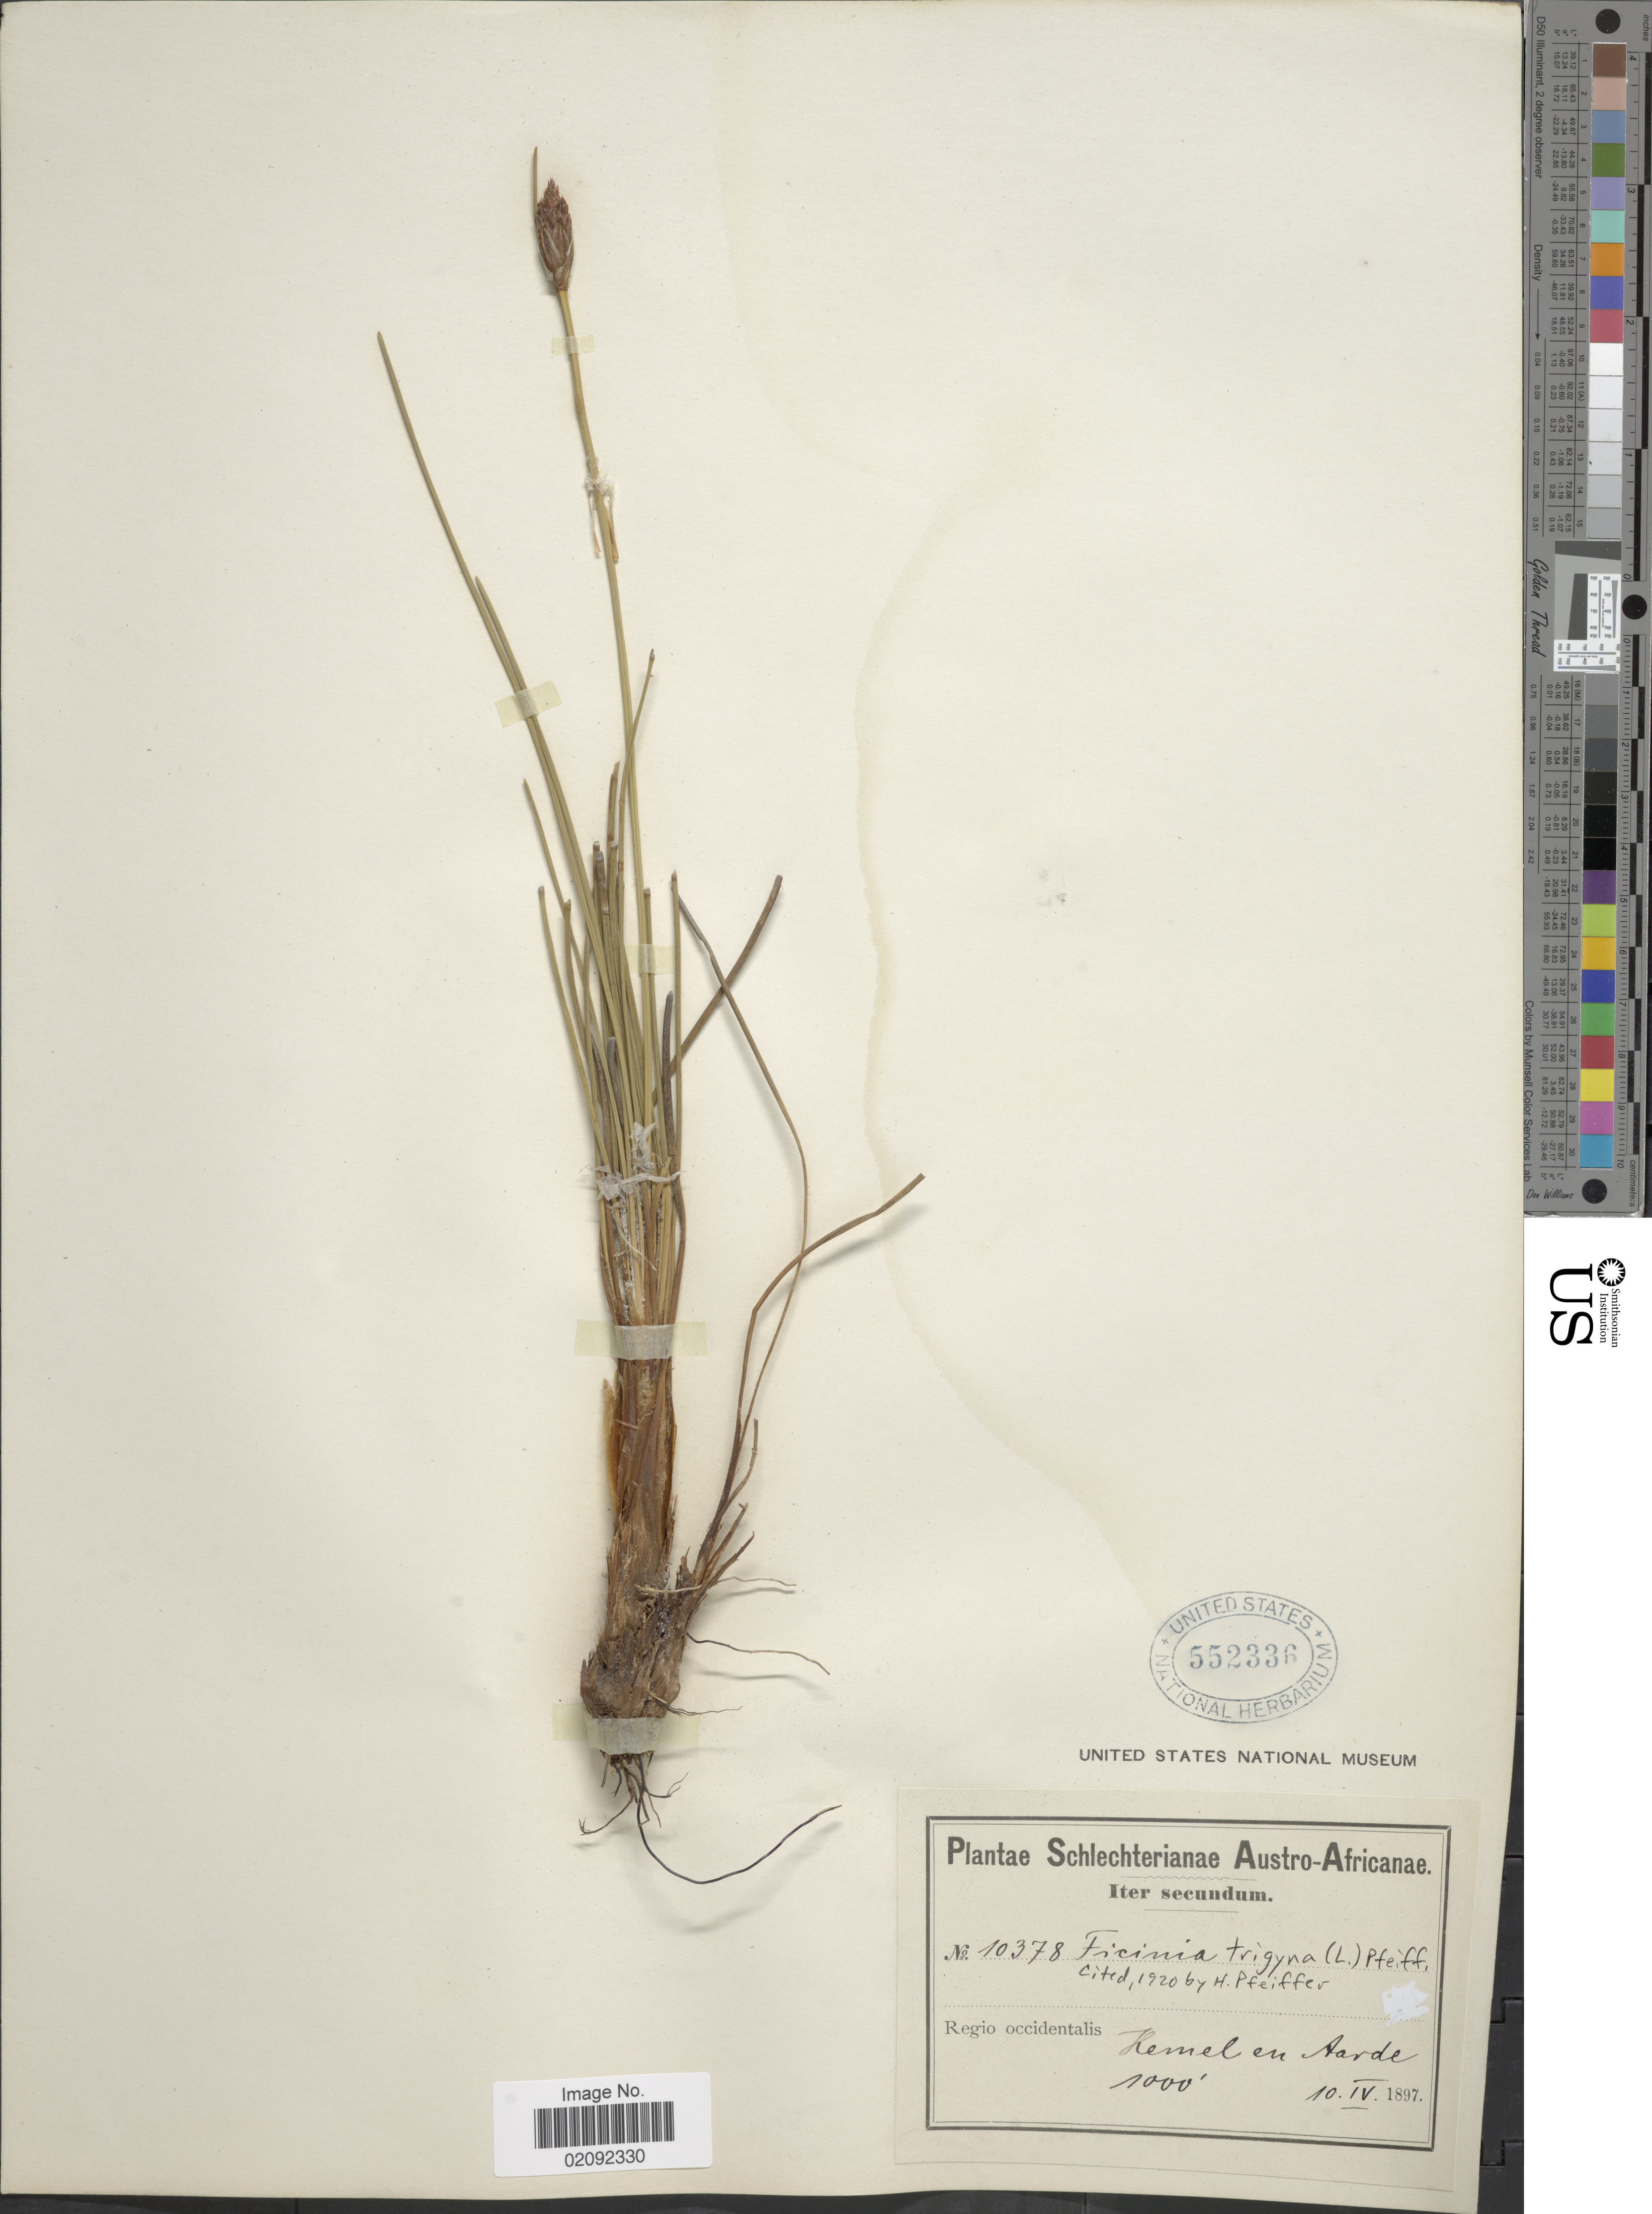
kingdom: Plantae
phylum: Tracheophyta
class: Liliopsida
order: Poales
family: Cyperaceae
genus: Ficinia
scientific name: Ficinia deusta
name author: (P.J. Bergius) Levyns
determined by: Strong, Mark T., (BOT), Smithsonian Institution - National Museum of Natural History (UNITED STATES)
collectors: Schlechter, --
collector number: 10378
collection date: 1897-04-10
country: South Africa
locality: Austro-Africanae, Regio occidentalis, Hemel en Aarde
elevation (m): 305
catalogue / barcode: US 552336